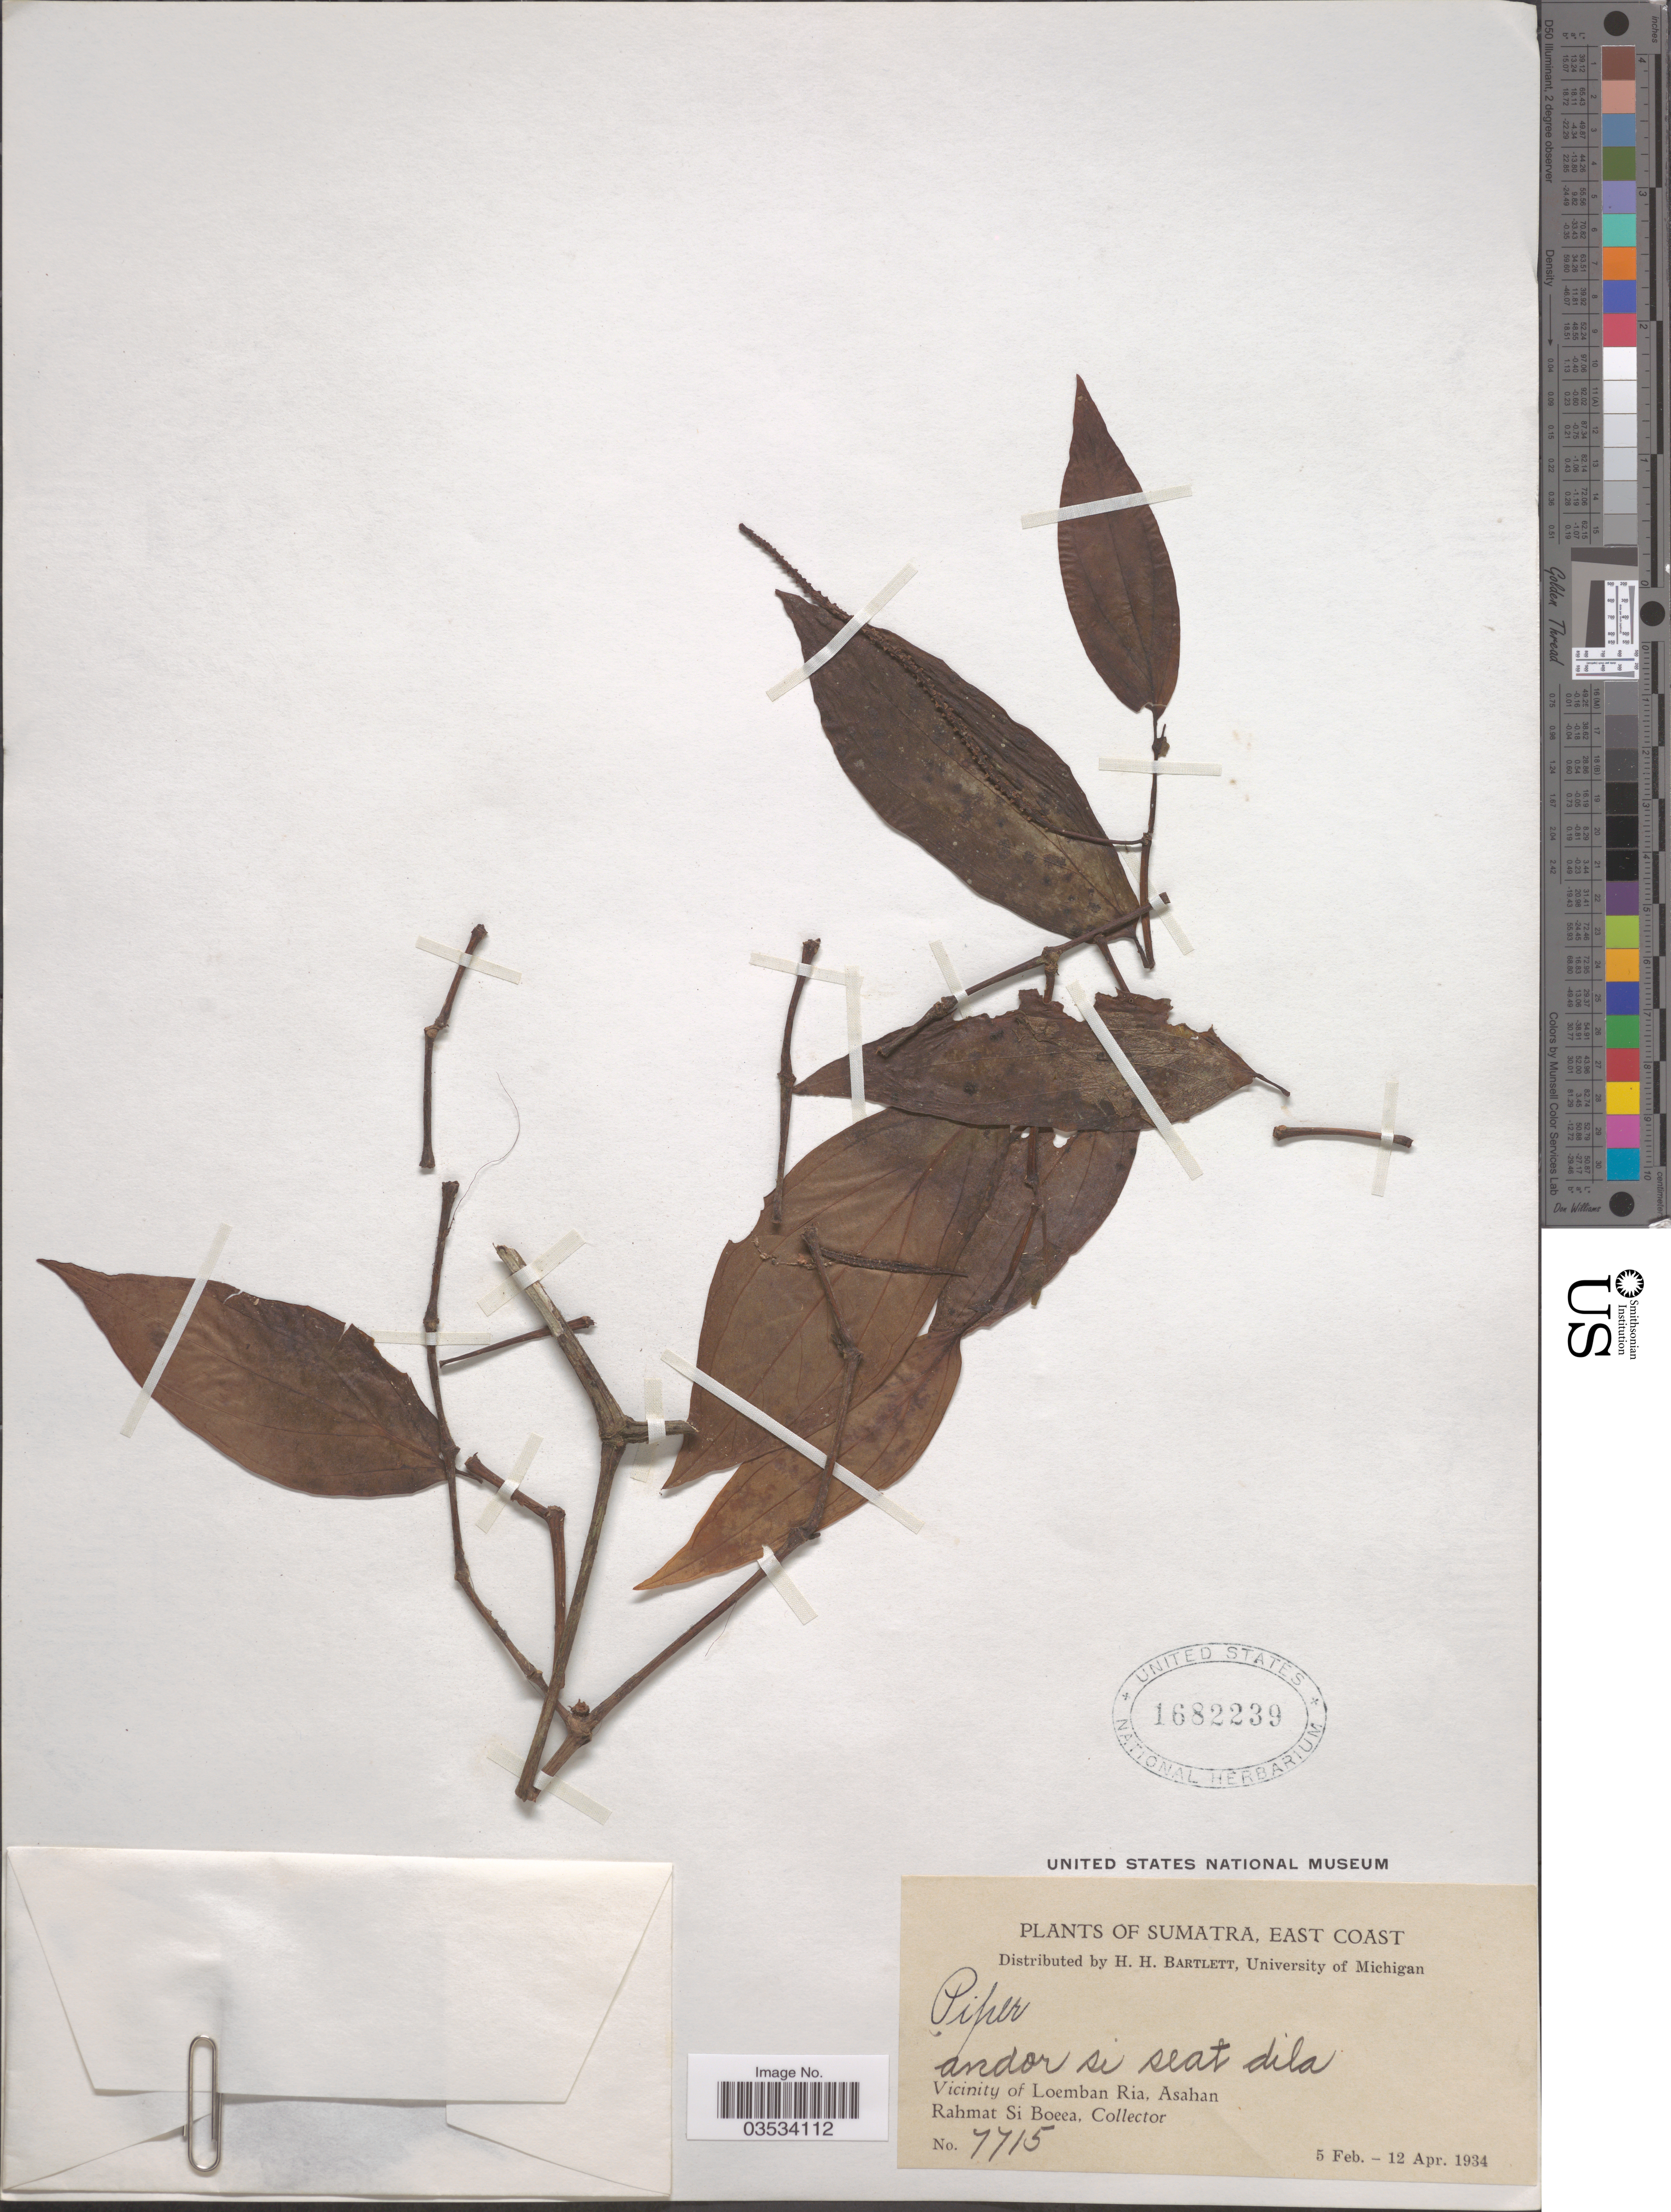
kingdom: Plantae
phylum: Tracheophyta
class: Magnoliopsida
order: Piperales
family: Piperaceae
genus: Piper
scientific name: Piper sp.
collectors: Rahmat Si Boeea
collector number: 7715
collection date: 1934-02-05/1934-04-12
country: Indonesia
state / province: Sumatra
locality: East Coast. Vicinity of Loemban Ria, Asahan.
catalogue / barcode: US 1682239